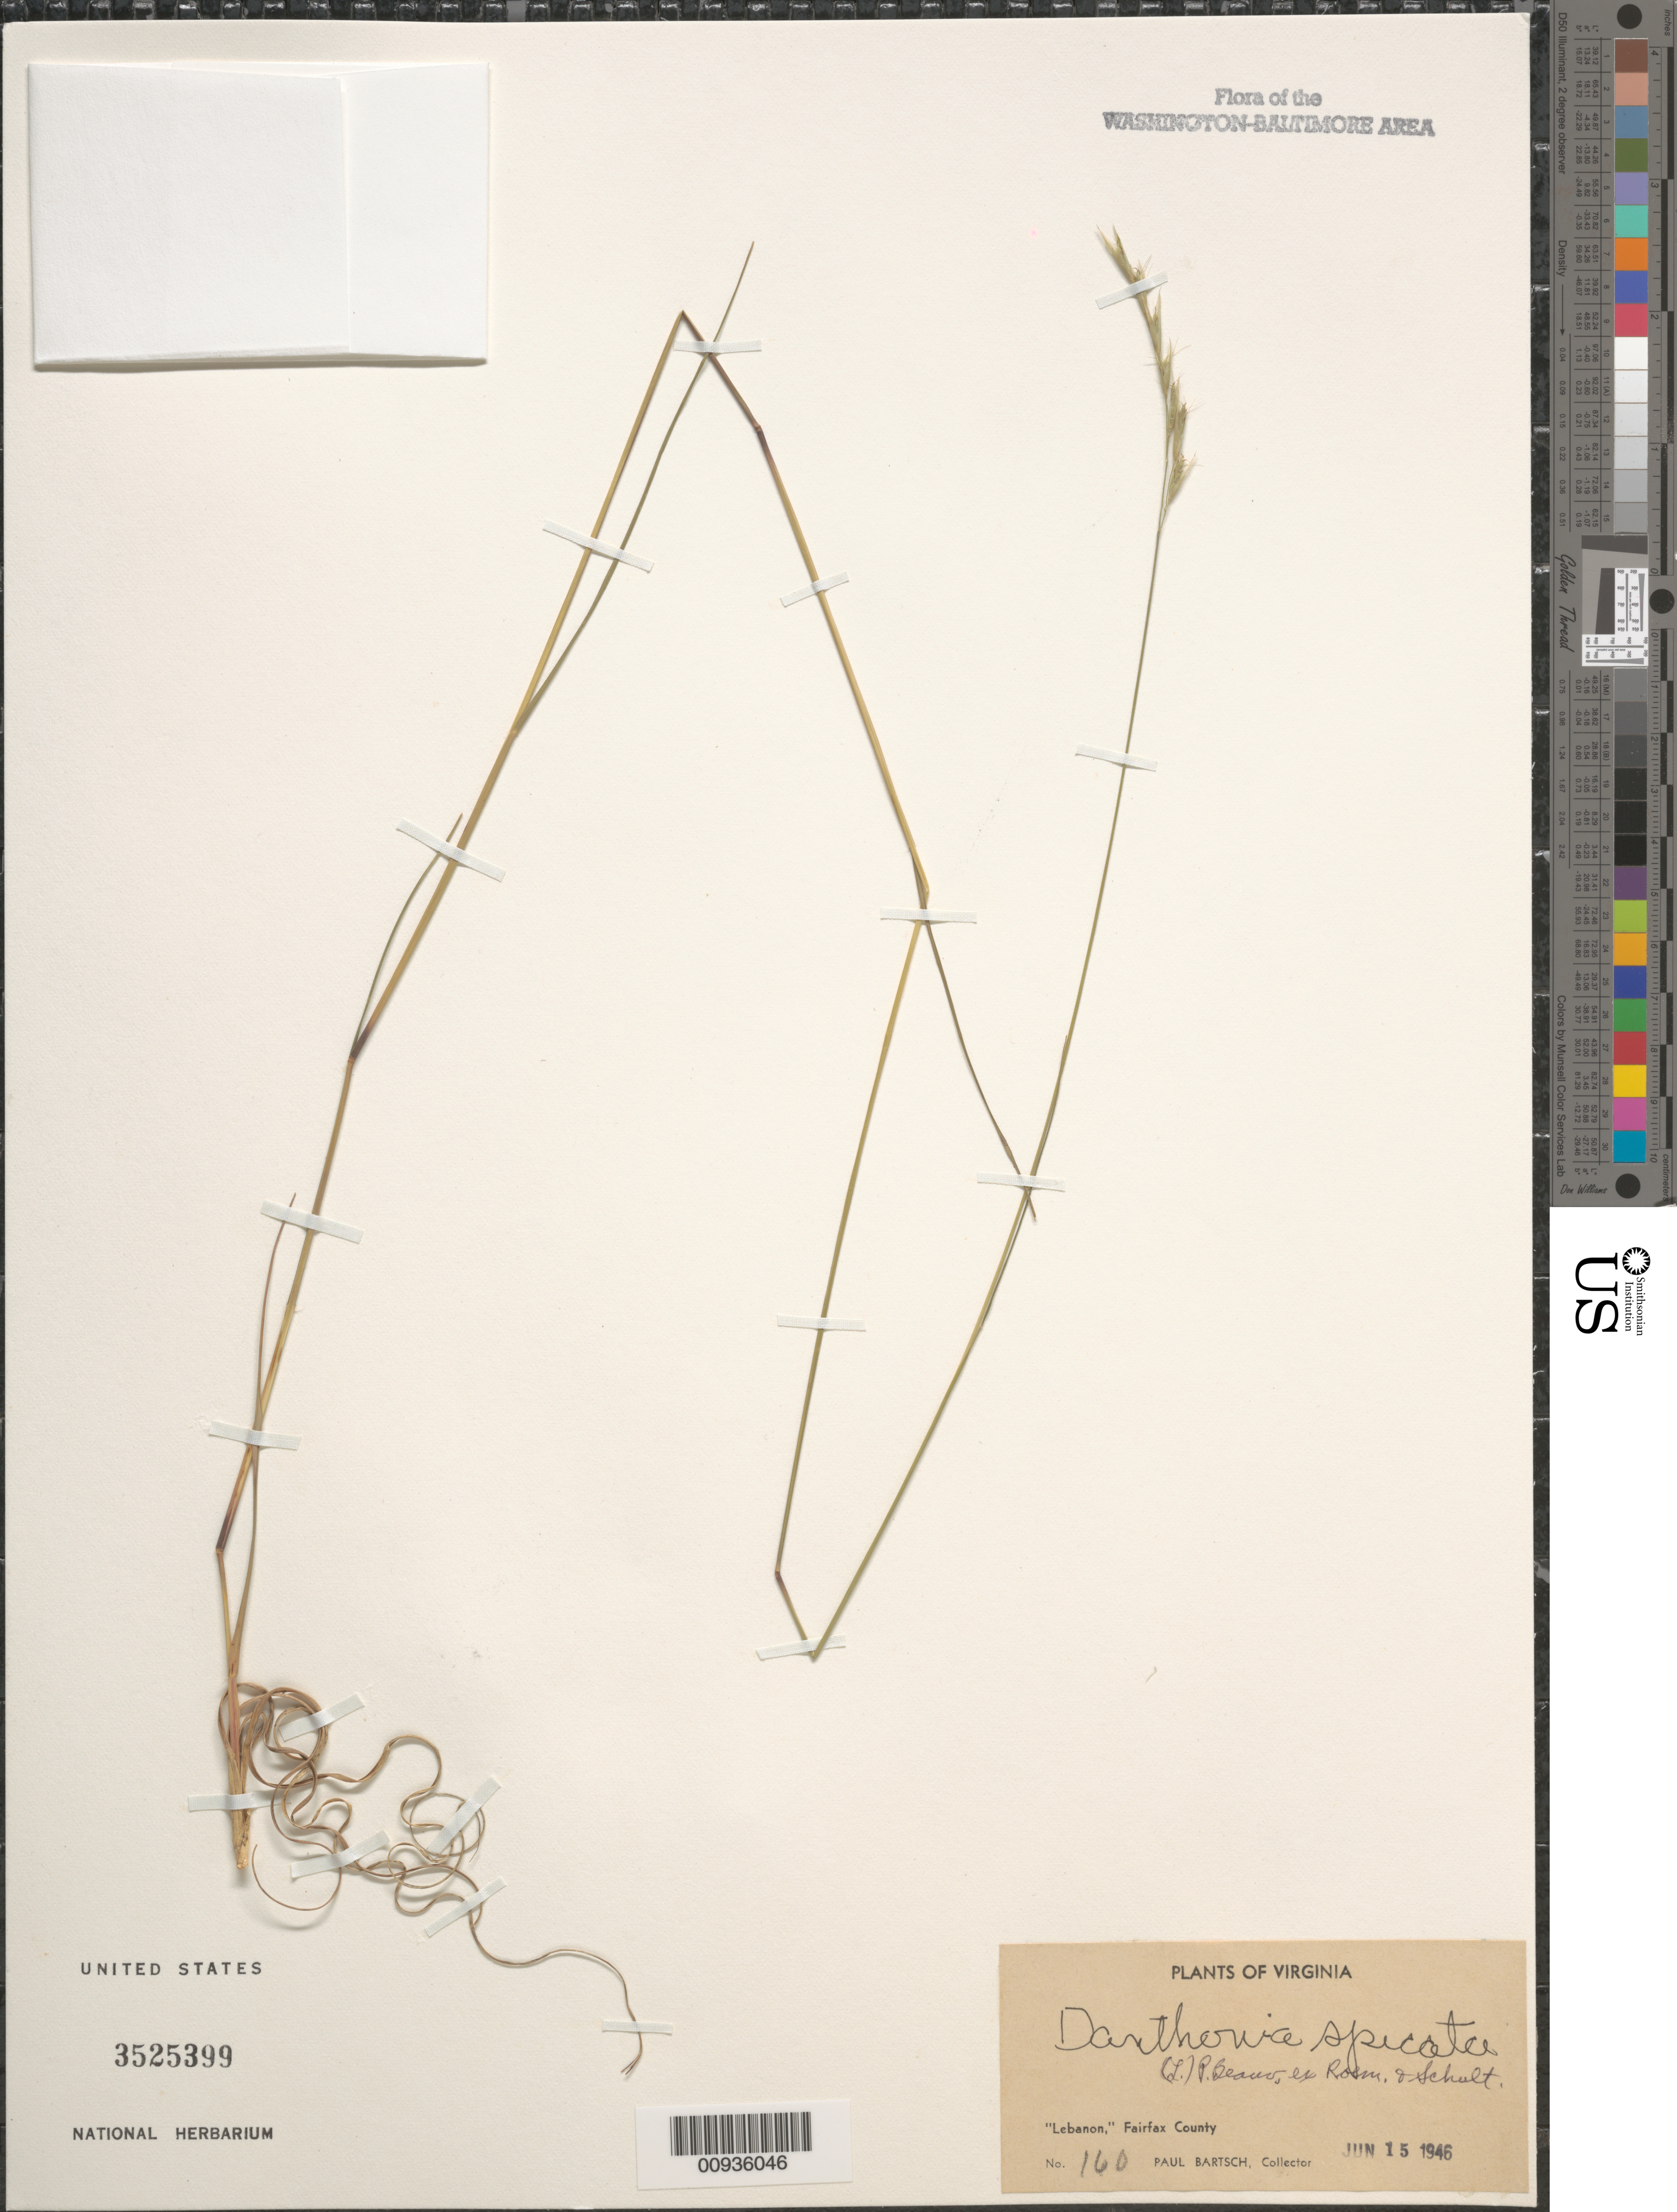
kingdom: Plantae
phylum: Tracheophyta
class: Liliopsida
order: Poales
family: Poaceae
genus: Danthonia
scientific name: Danthonia spicata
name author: (L.) P. Beauv. ex Roem. & Schult.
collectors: P. Bartsch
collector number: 160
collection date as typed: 15 Jun 1946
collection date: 1946-06-15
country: United States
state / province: Virginia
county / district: Fairfax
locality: Lebanon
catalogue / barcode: US 3525399